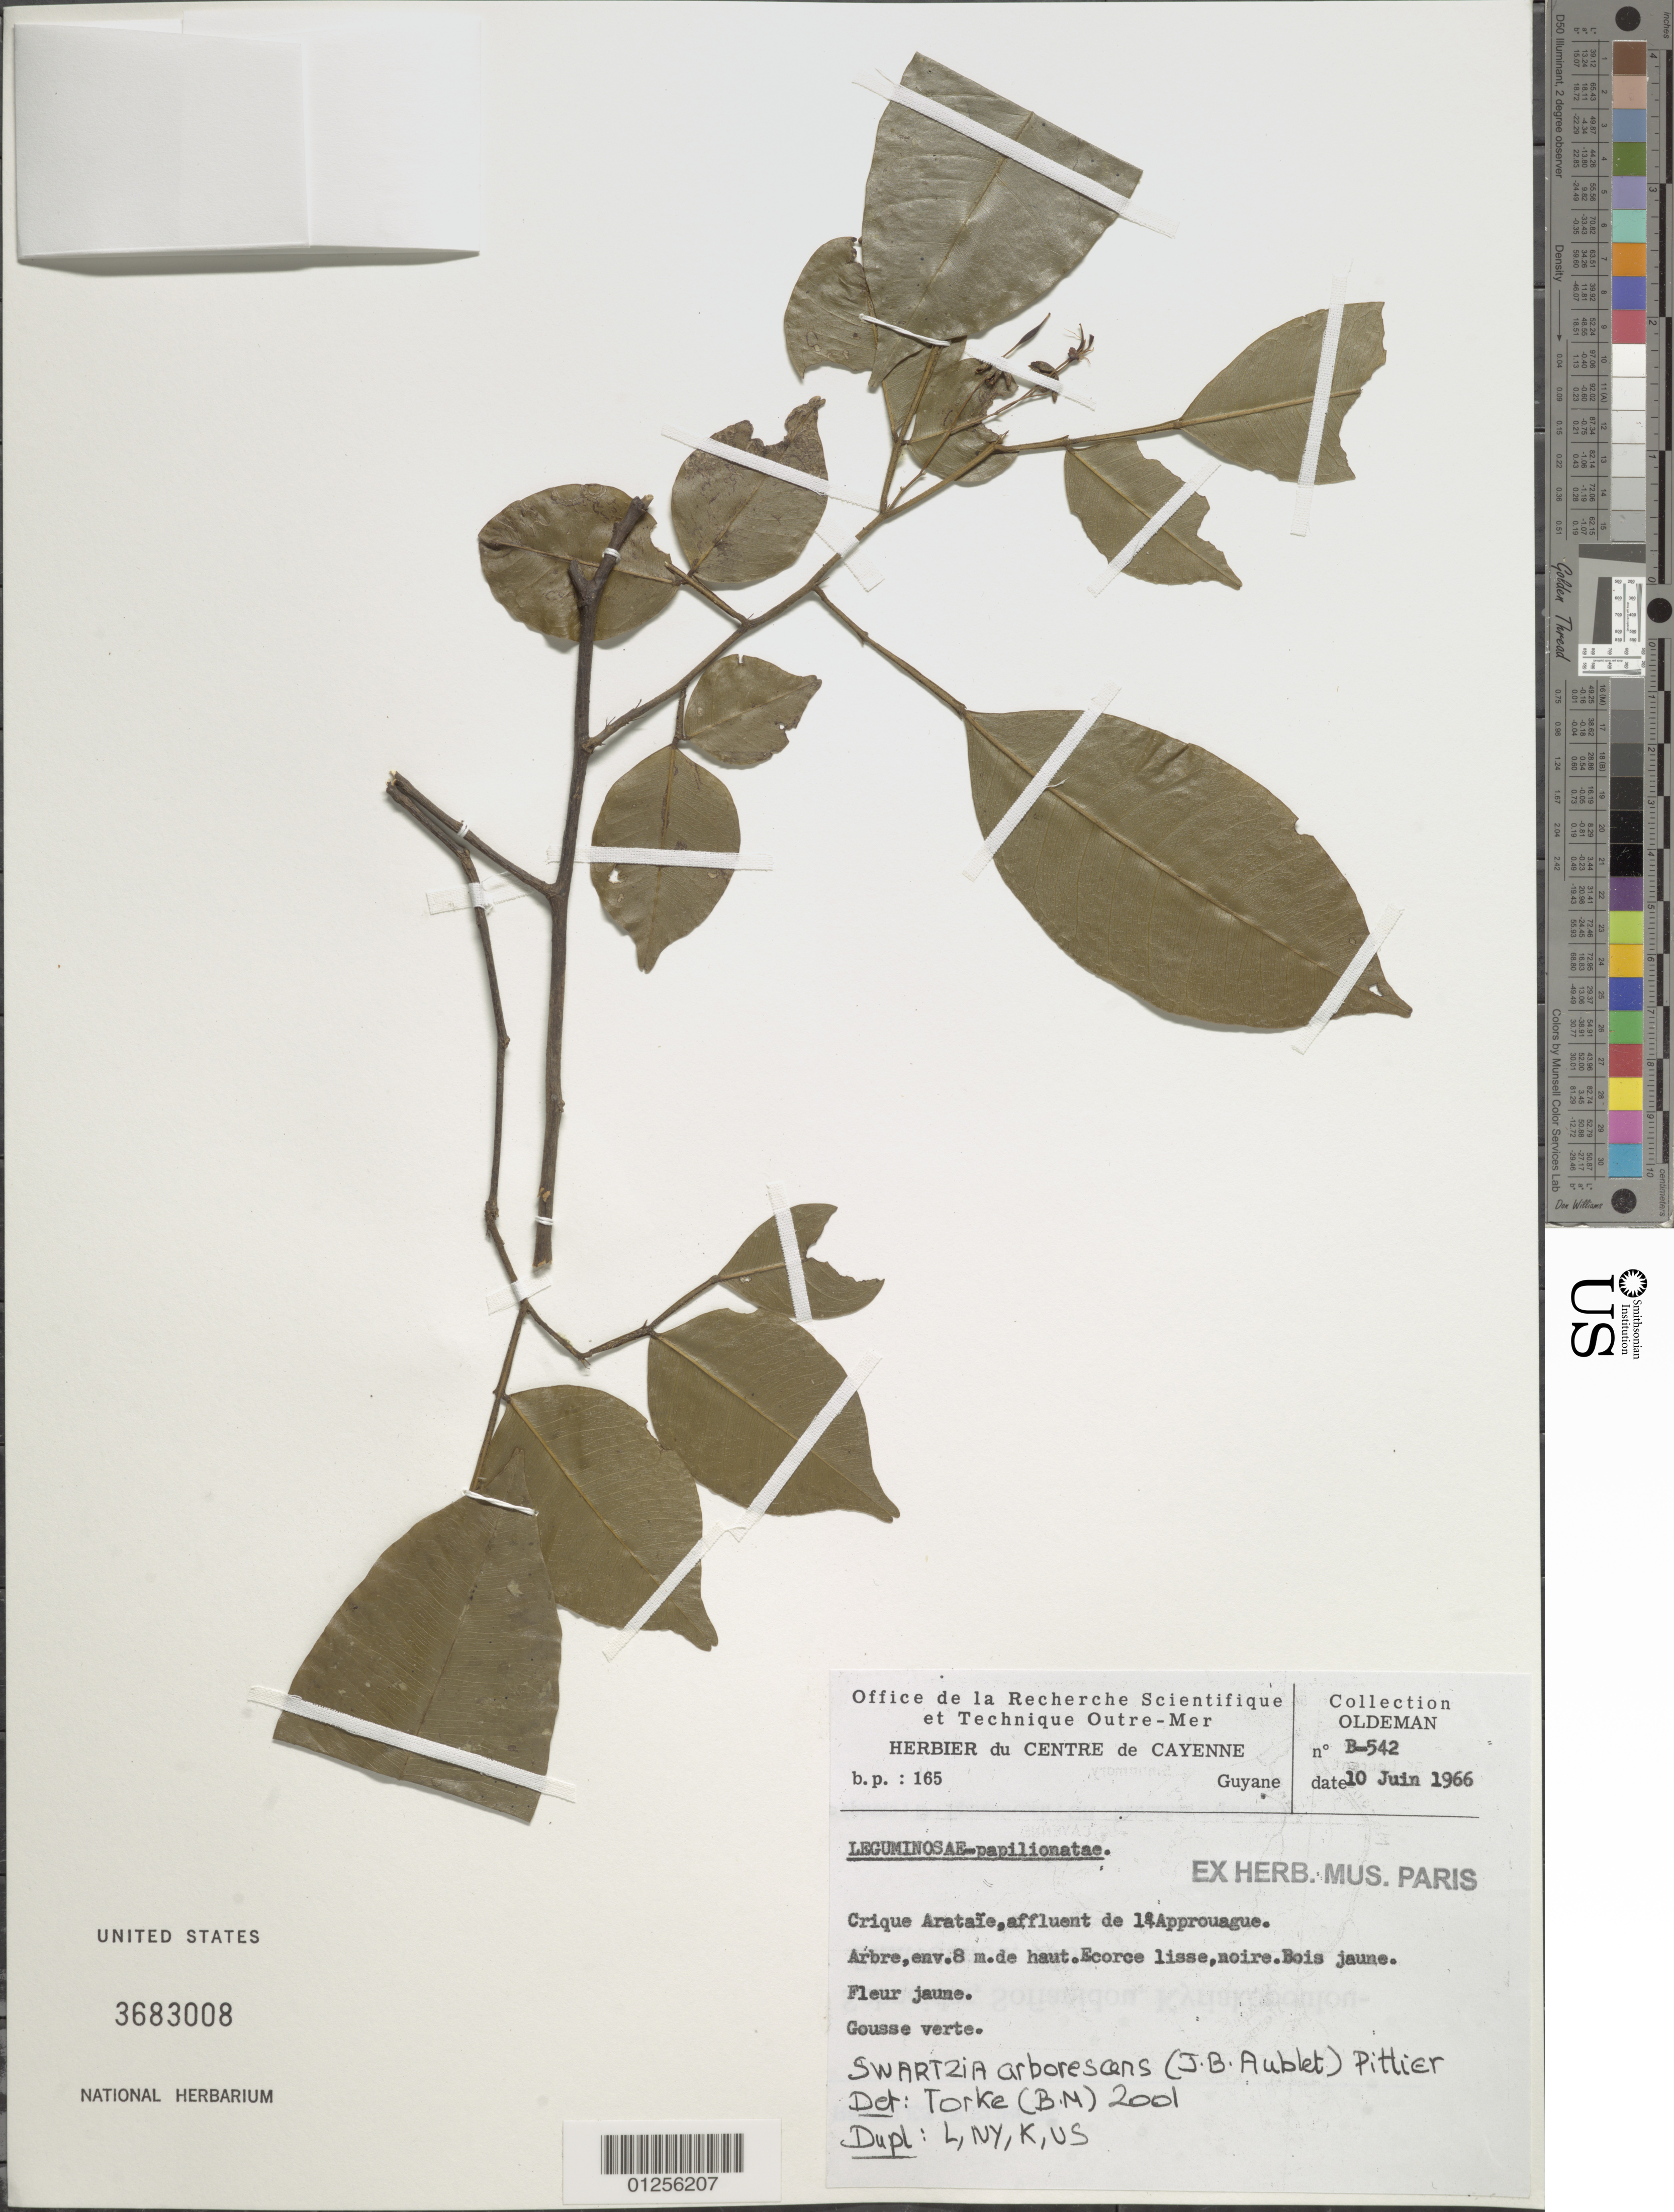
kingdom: Plantae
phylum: Tracheophyta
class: Magnoliopsida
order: Fabales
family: Fabaceae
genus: Swartzia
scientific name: Swartzia arborescens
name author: (Aubl.) Pittier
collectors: R. Oldeman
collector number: B-542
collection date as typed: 10-Jun-66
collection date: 1966-06-10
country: French Guiana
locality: Rivière Arataïe, grand affluent de Approuague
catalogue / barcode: US 3683008